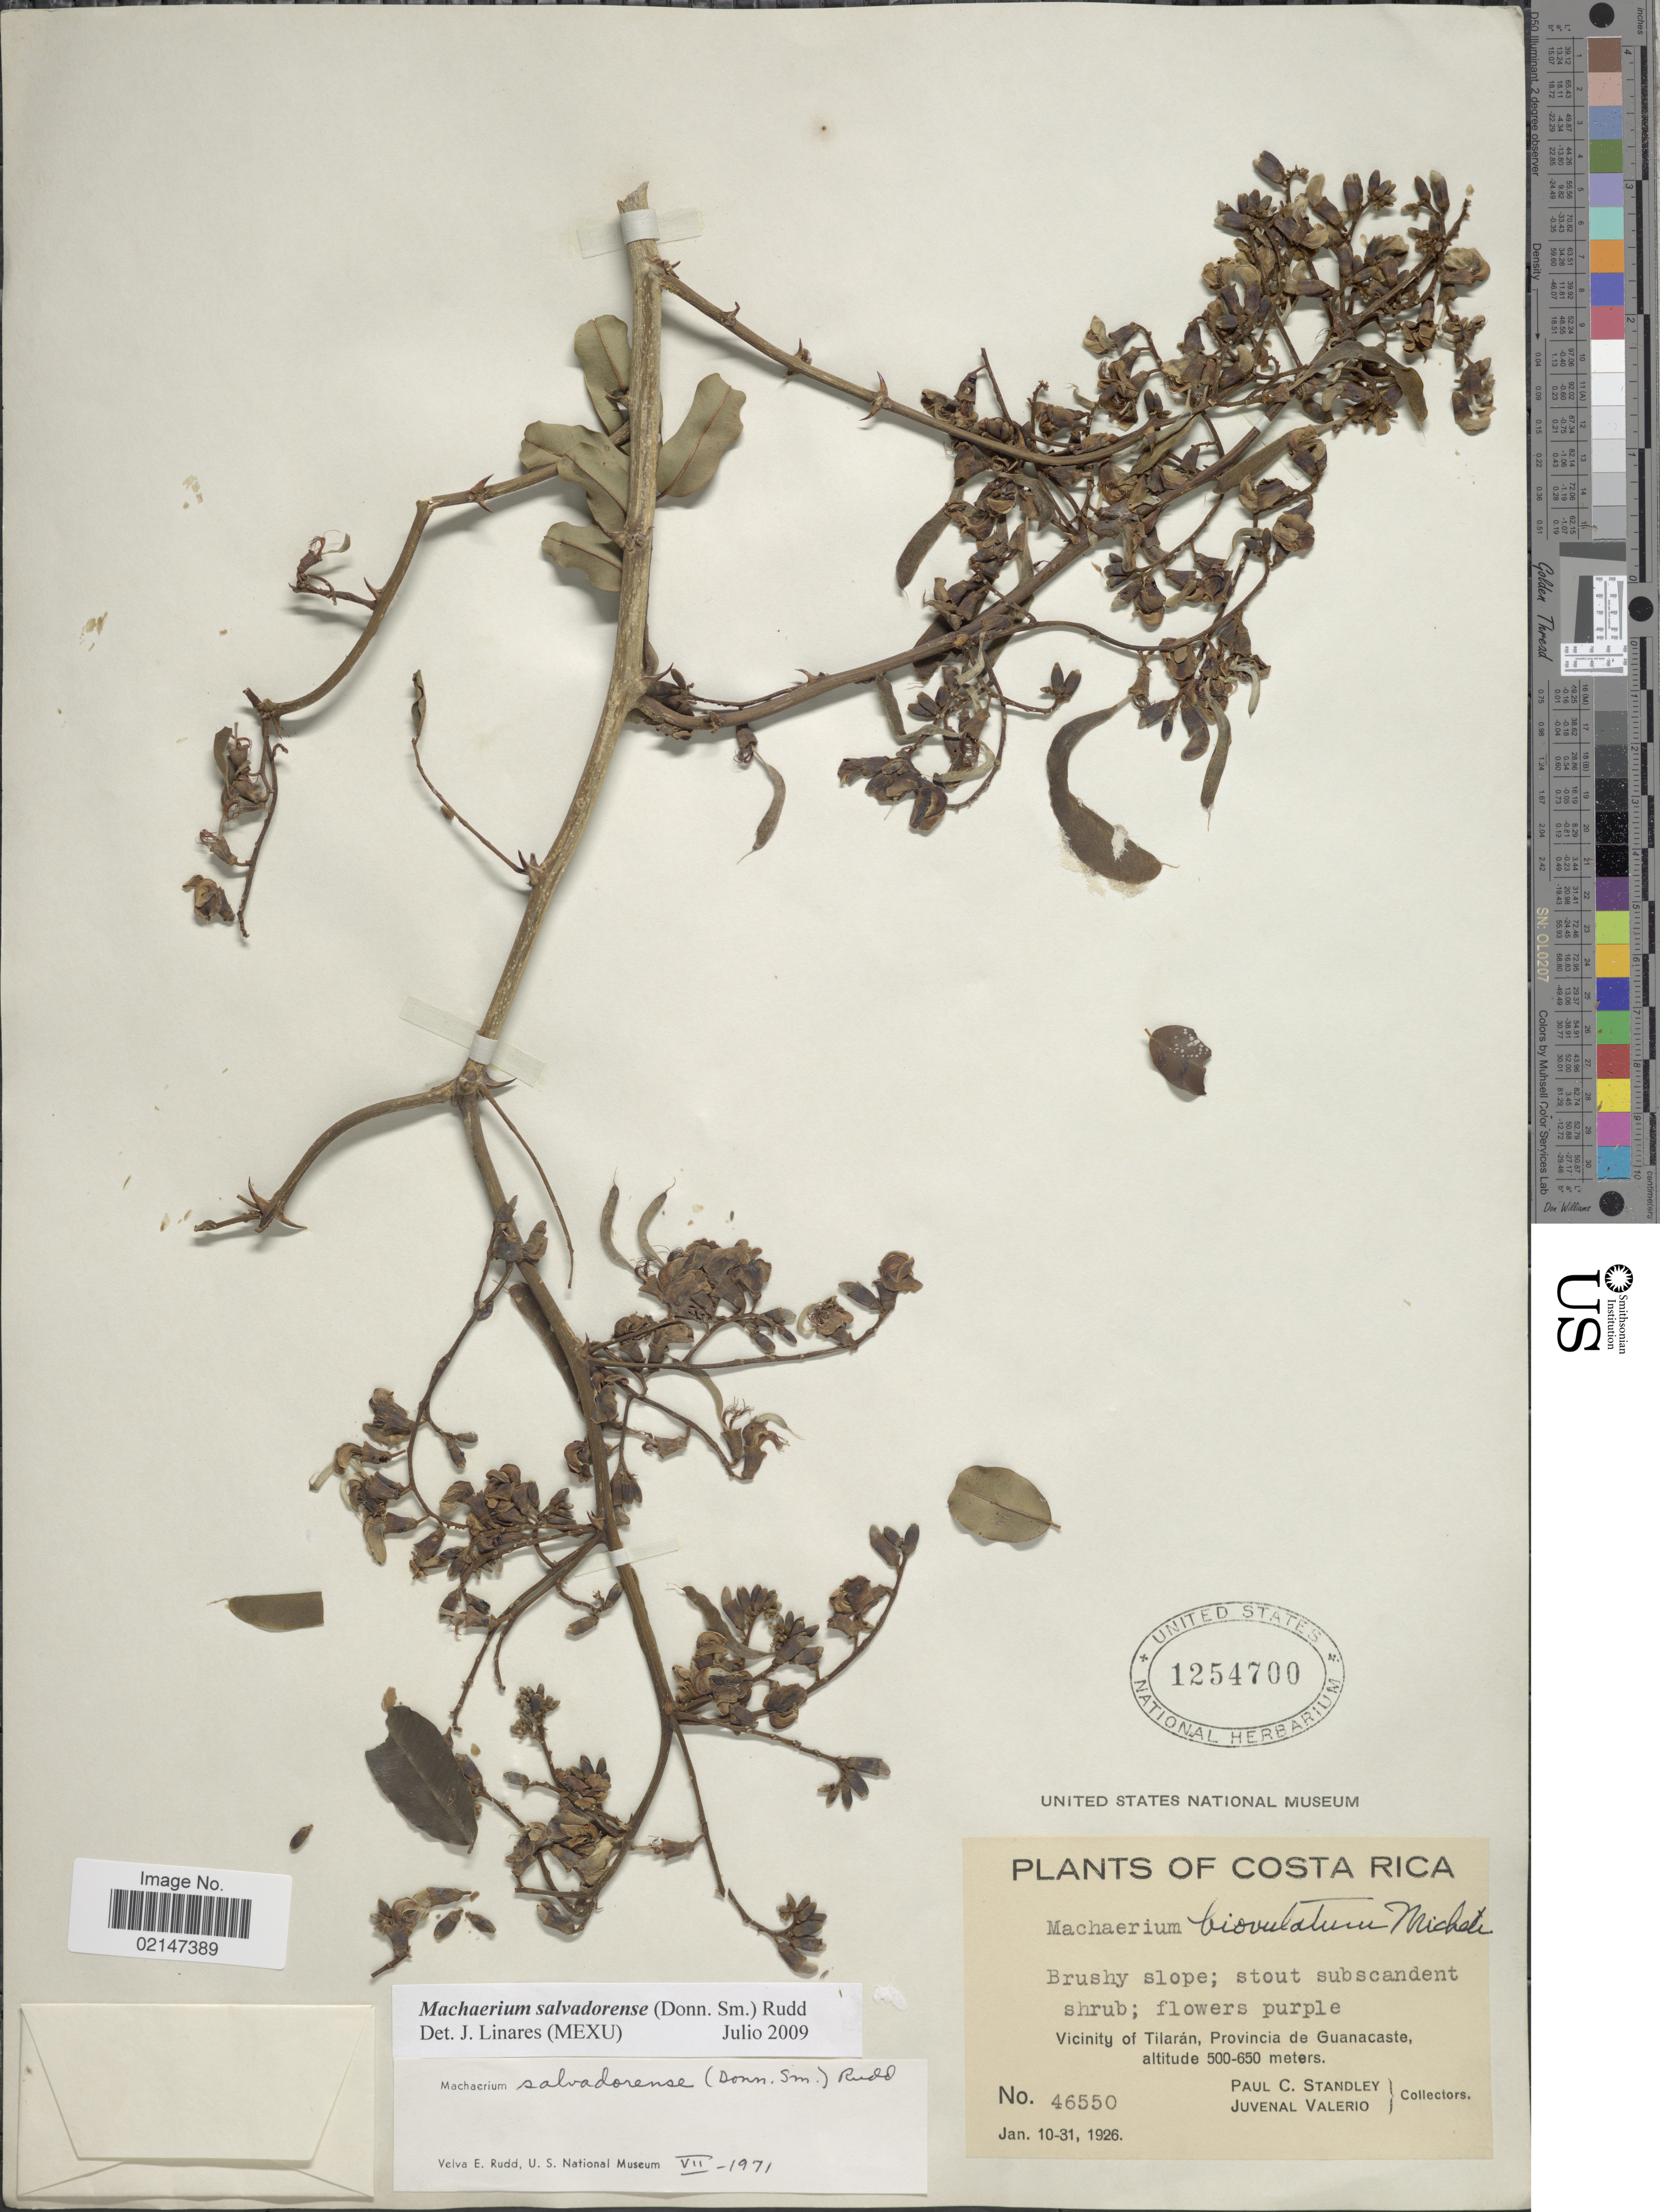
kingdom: Plantae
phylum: Tracheophyta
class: Magnoliopsida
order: Fabales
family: Fabaceae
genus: Machaerium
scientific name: Machaerium salvadorense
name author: (Donn. Sm.) Rudd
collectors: P. C. Standley & J. Valerio R.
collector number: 46550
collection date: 1926-01-10/1926-01-31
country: Costa Rica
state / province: Guanacaste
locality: Vicinity of Tilaran, Provincia de Guanacaste.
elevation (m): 500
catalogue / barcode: US 1254700